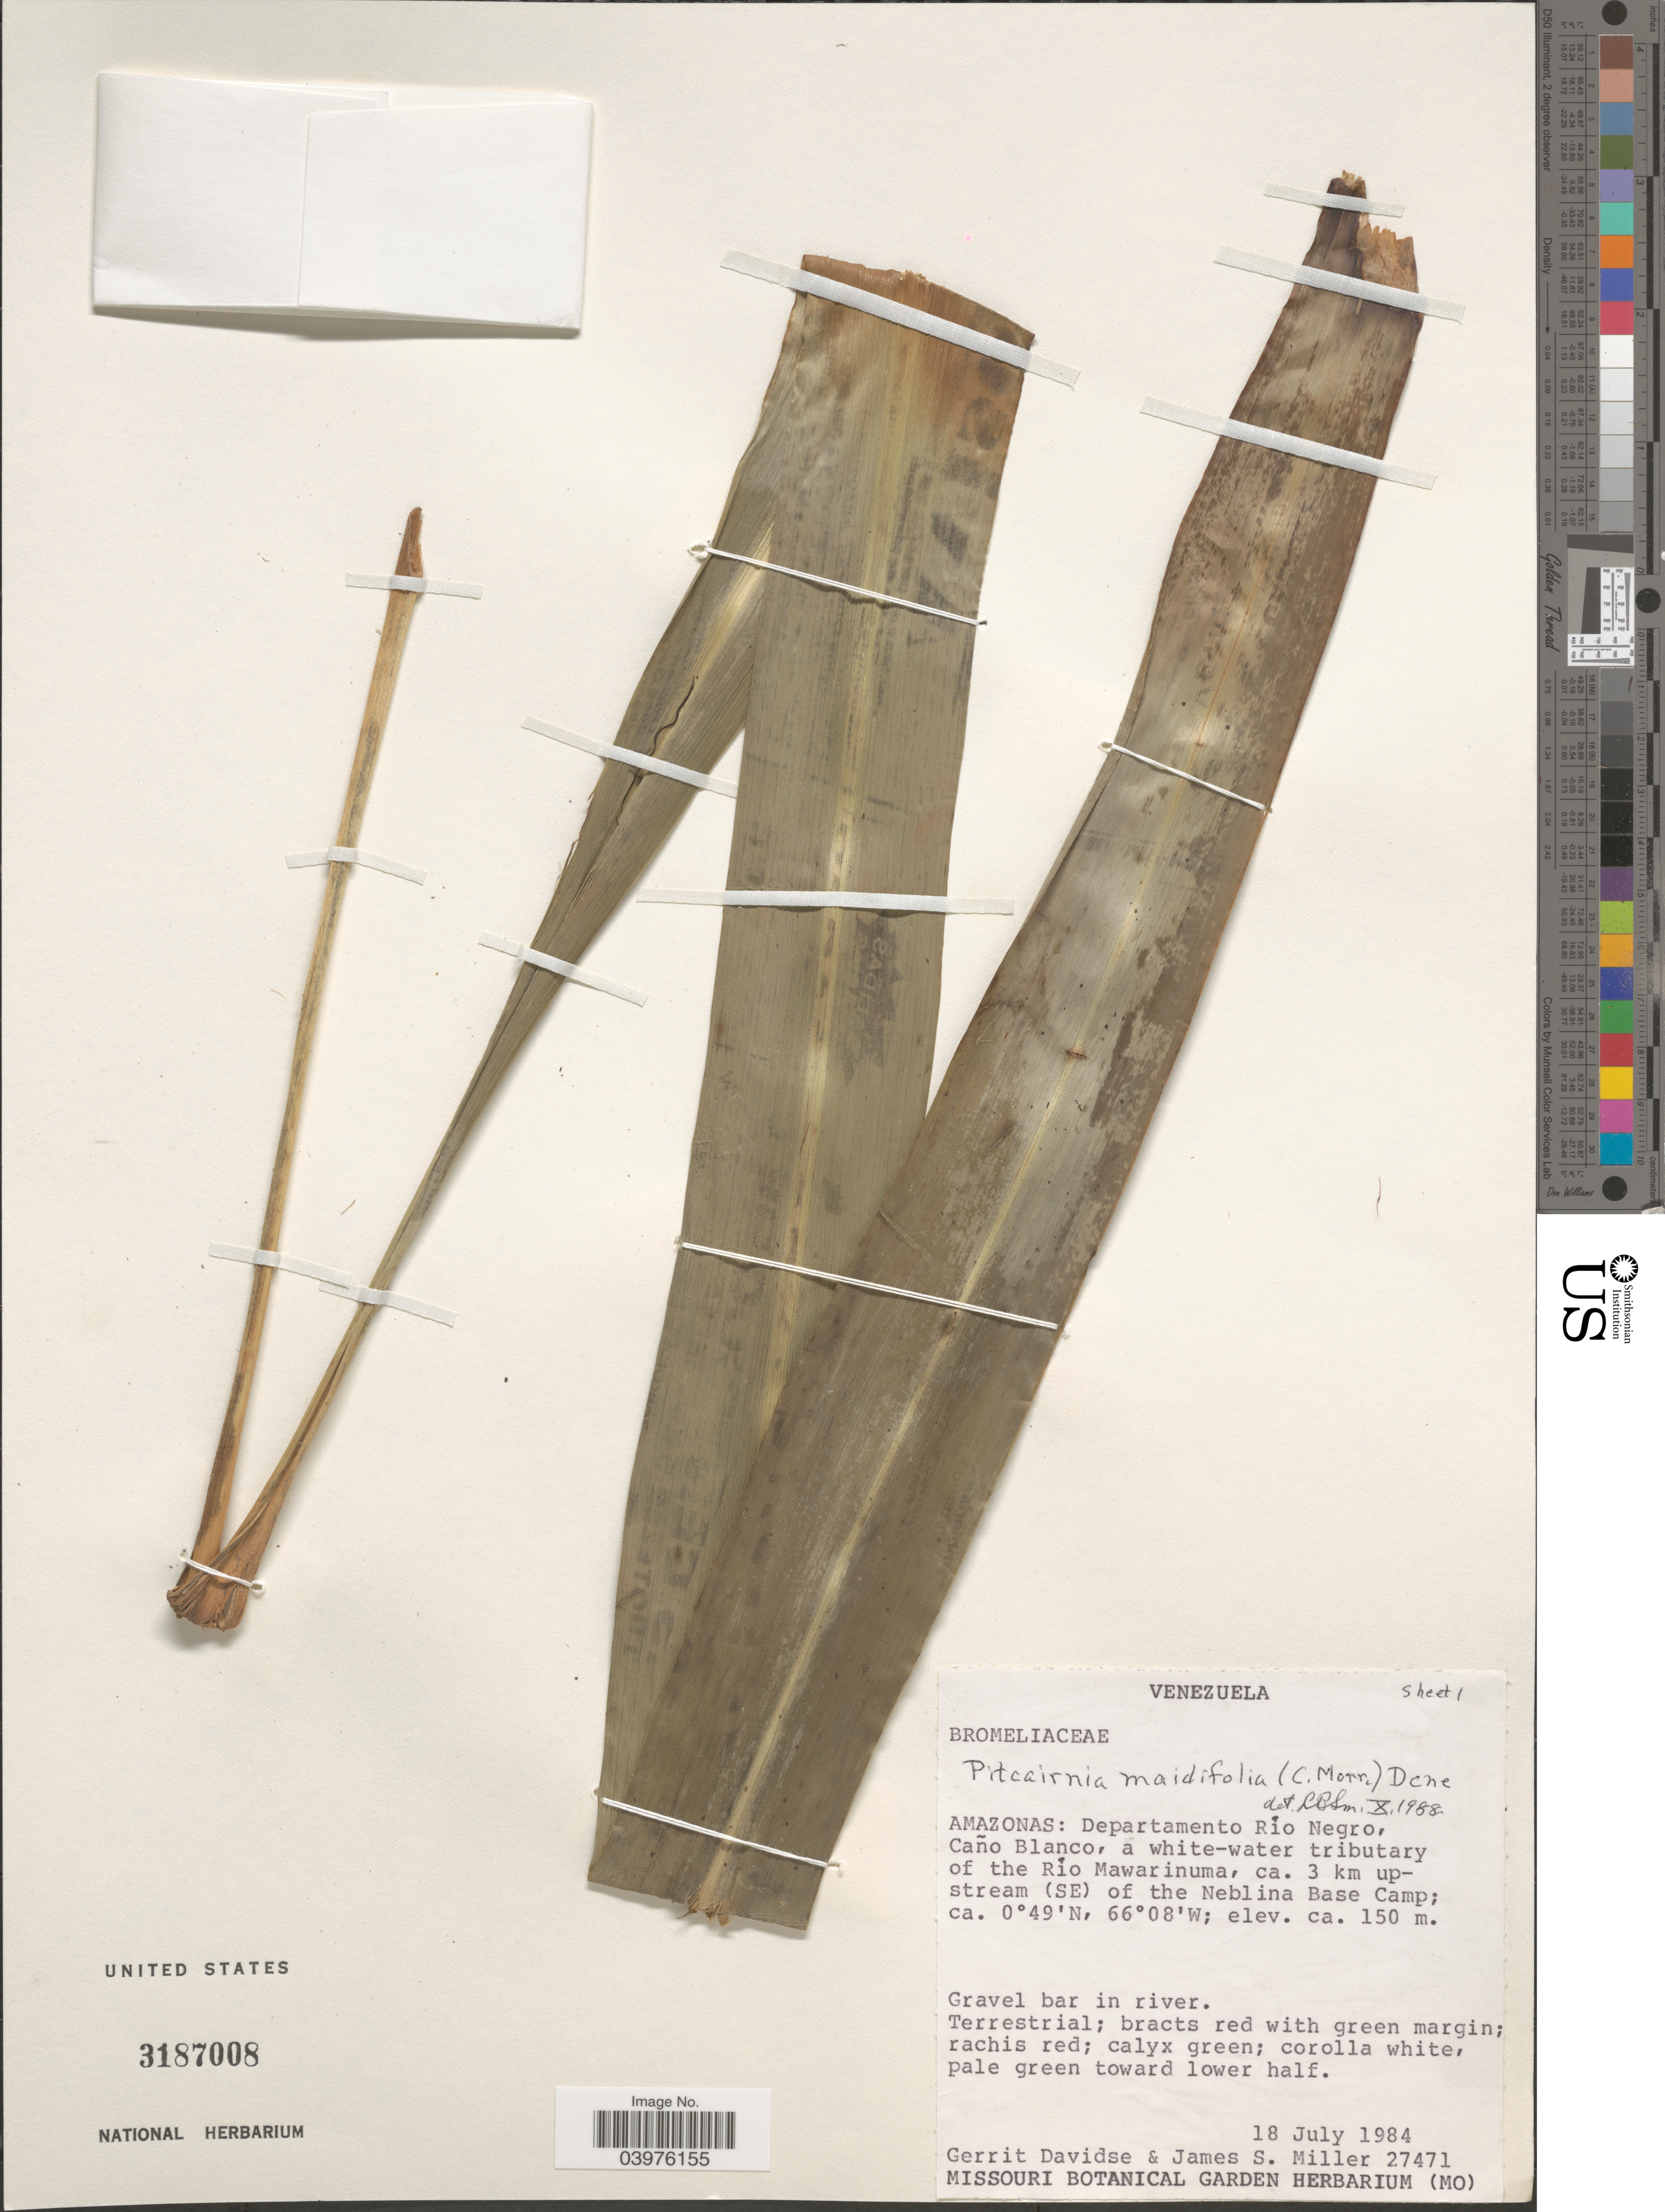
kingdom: Plantae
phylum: Tracheophyta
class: Liliopsida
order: Poales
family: Bromeliaceae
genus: Pitcairnia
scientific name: Pitcairnia maidifolia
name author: (C. Morren) Decne. ex Planch.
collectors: G. Davidse & J. S. Miller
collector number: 27471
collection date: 1984-07-18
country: Venezuela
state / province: Amazonas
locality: Departamento Río Negro, Caño Blanco, a white-water tributary of the Río Mawarinuma, ca. 3 km up-stream (SE) of the Neblina Base Camp.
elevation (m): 150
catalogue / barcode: US 3187008